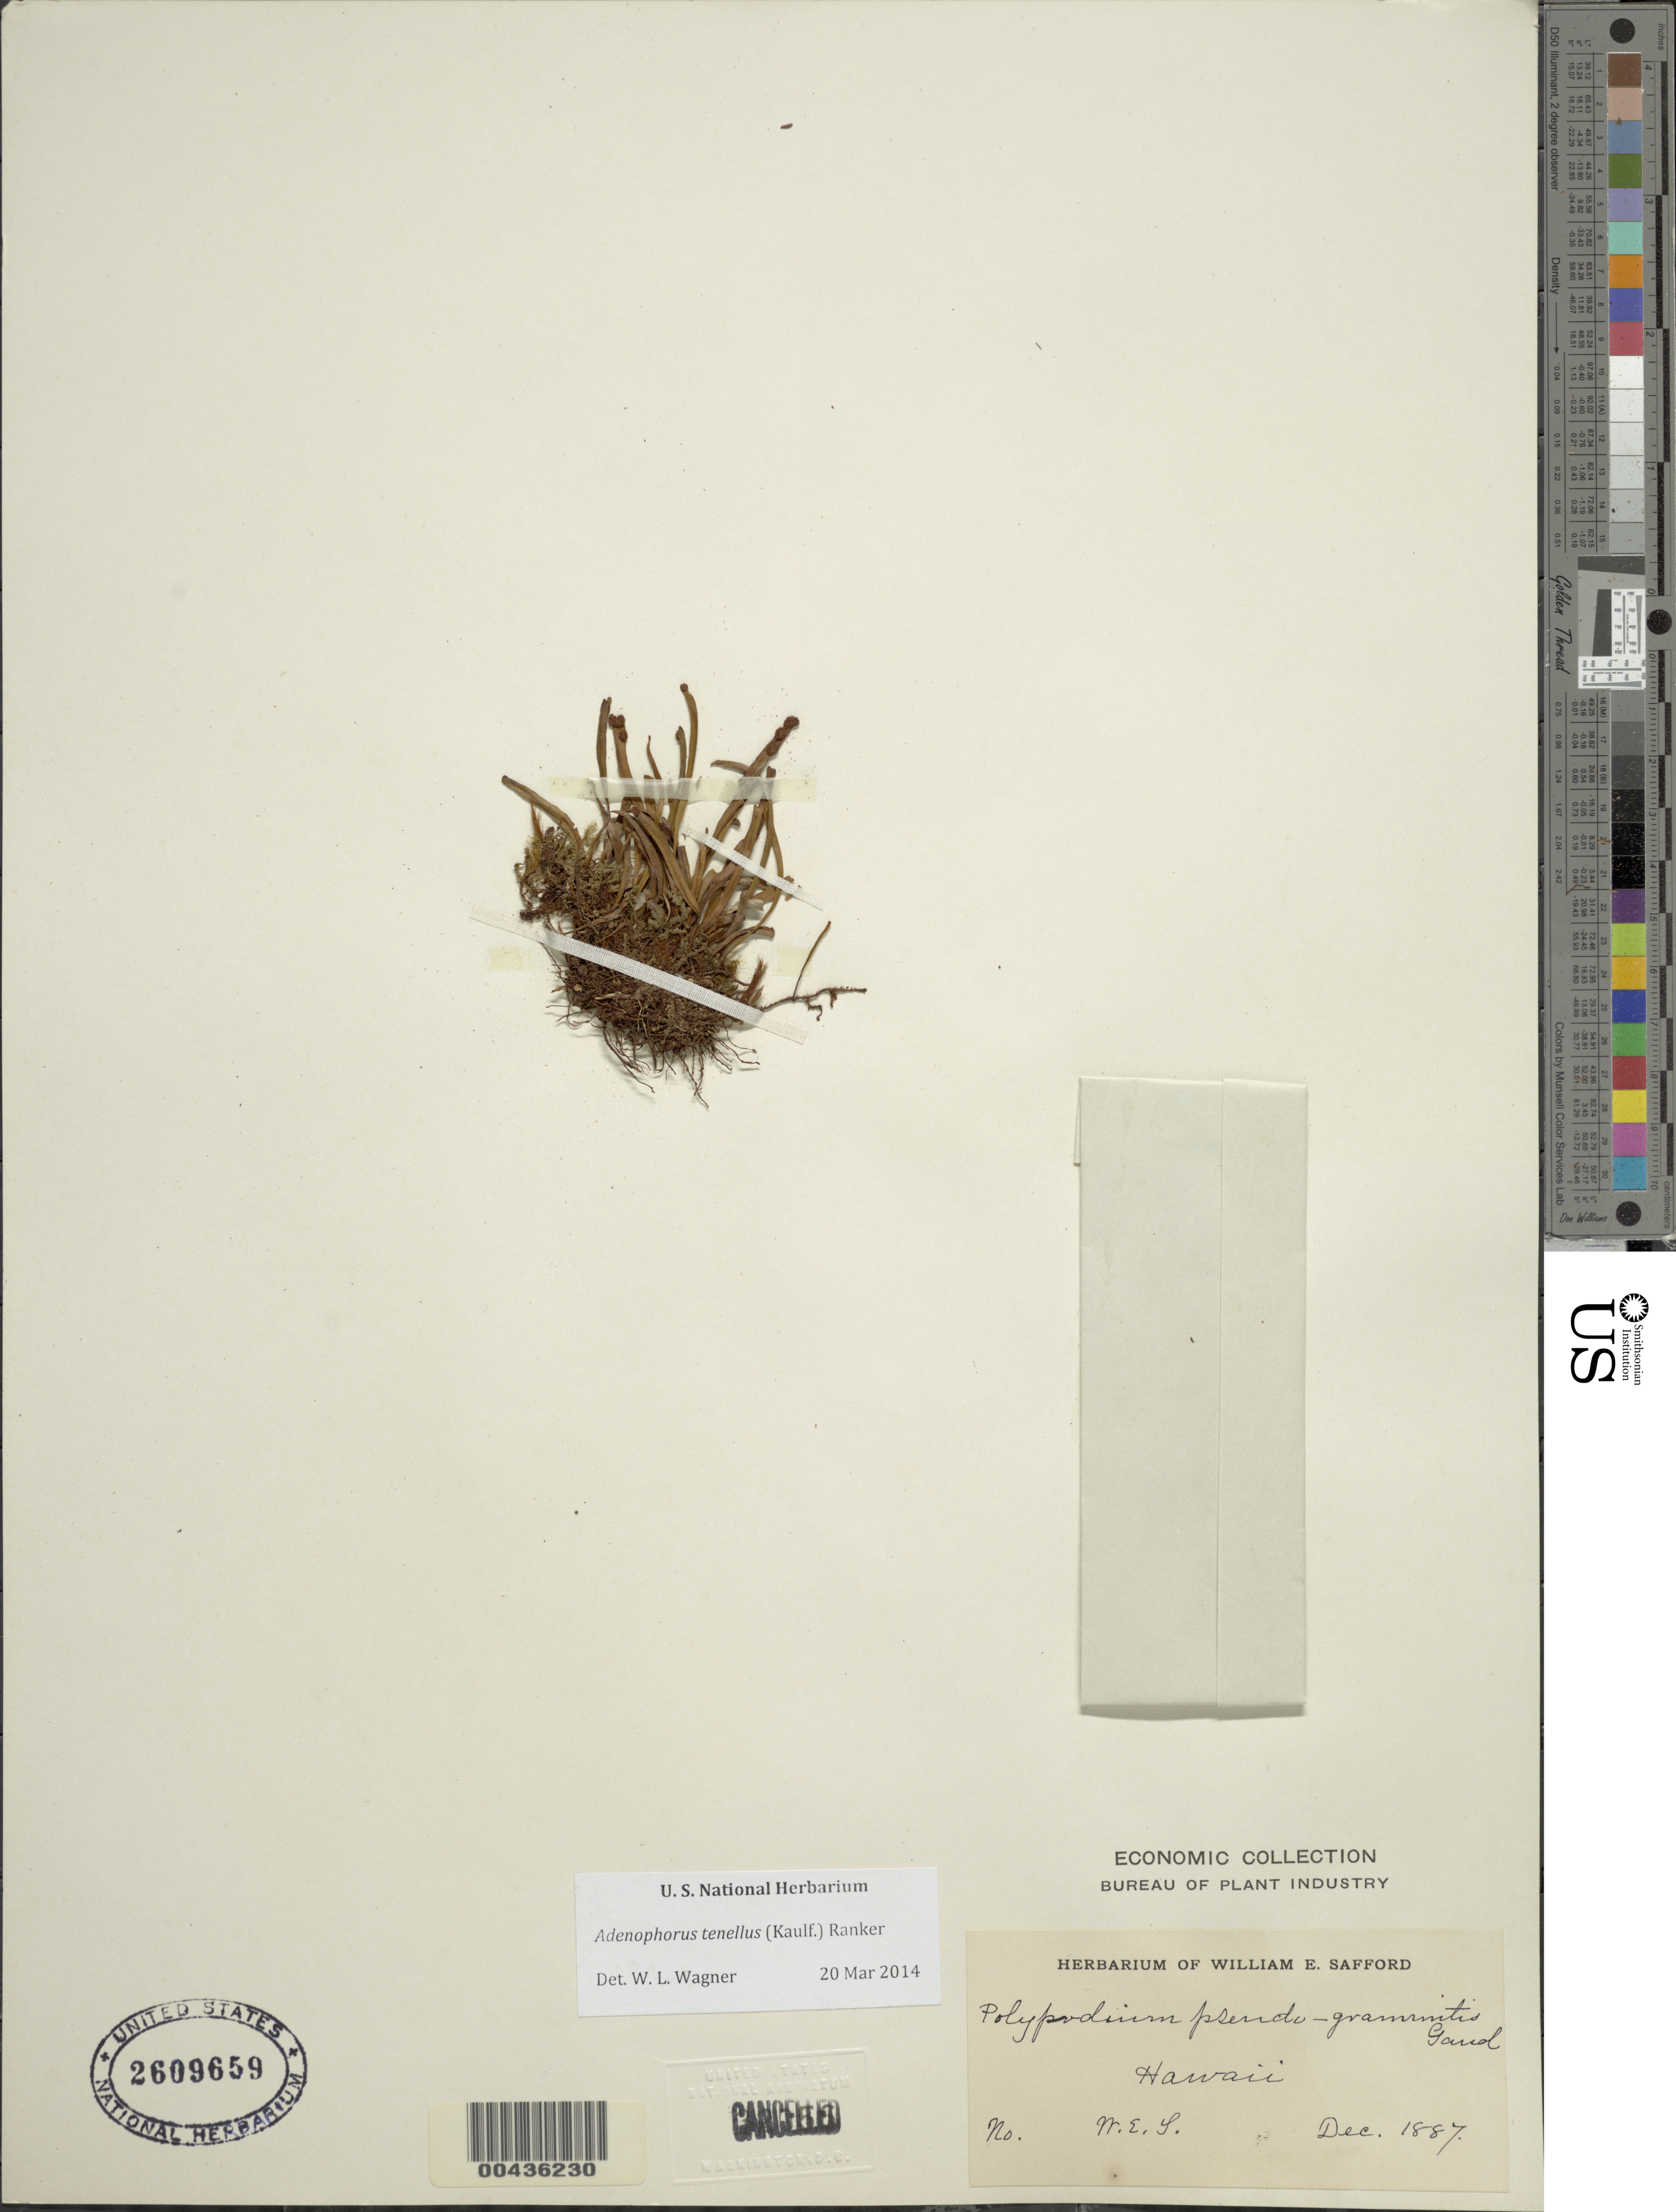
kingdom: Plantae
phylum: Tracheophyta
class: Polypodiopsida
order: Polypodiales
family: Polypodiaceae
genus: Adenophorus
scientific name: Adenophorus tenellus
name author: (Kaulf.) Ranker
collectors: W. E. Safford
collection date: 1887-12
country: United States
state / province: Hawaii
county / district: Hawaii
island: Hawaii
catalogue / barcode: US 2609659